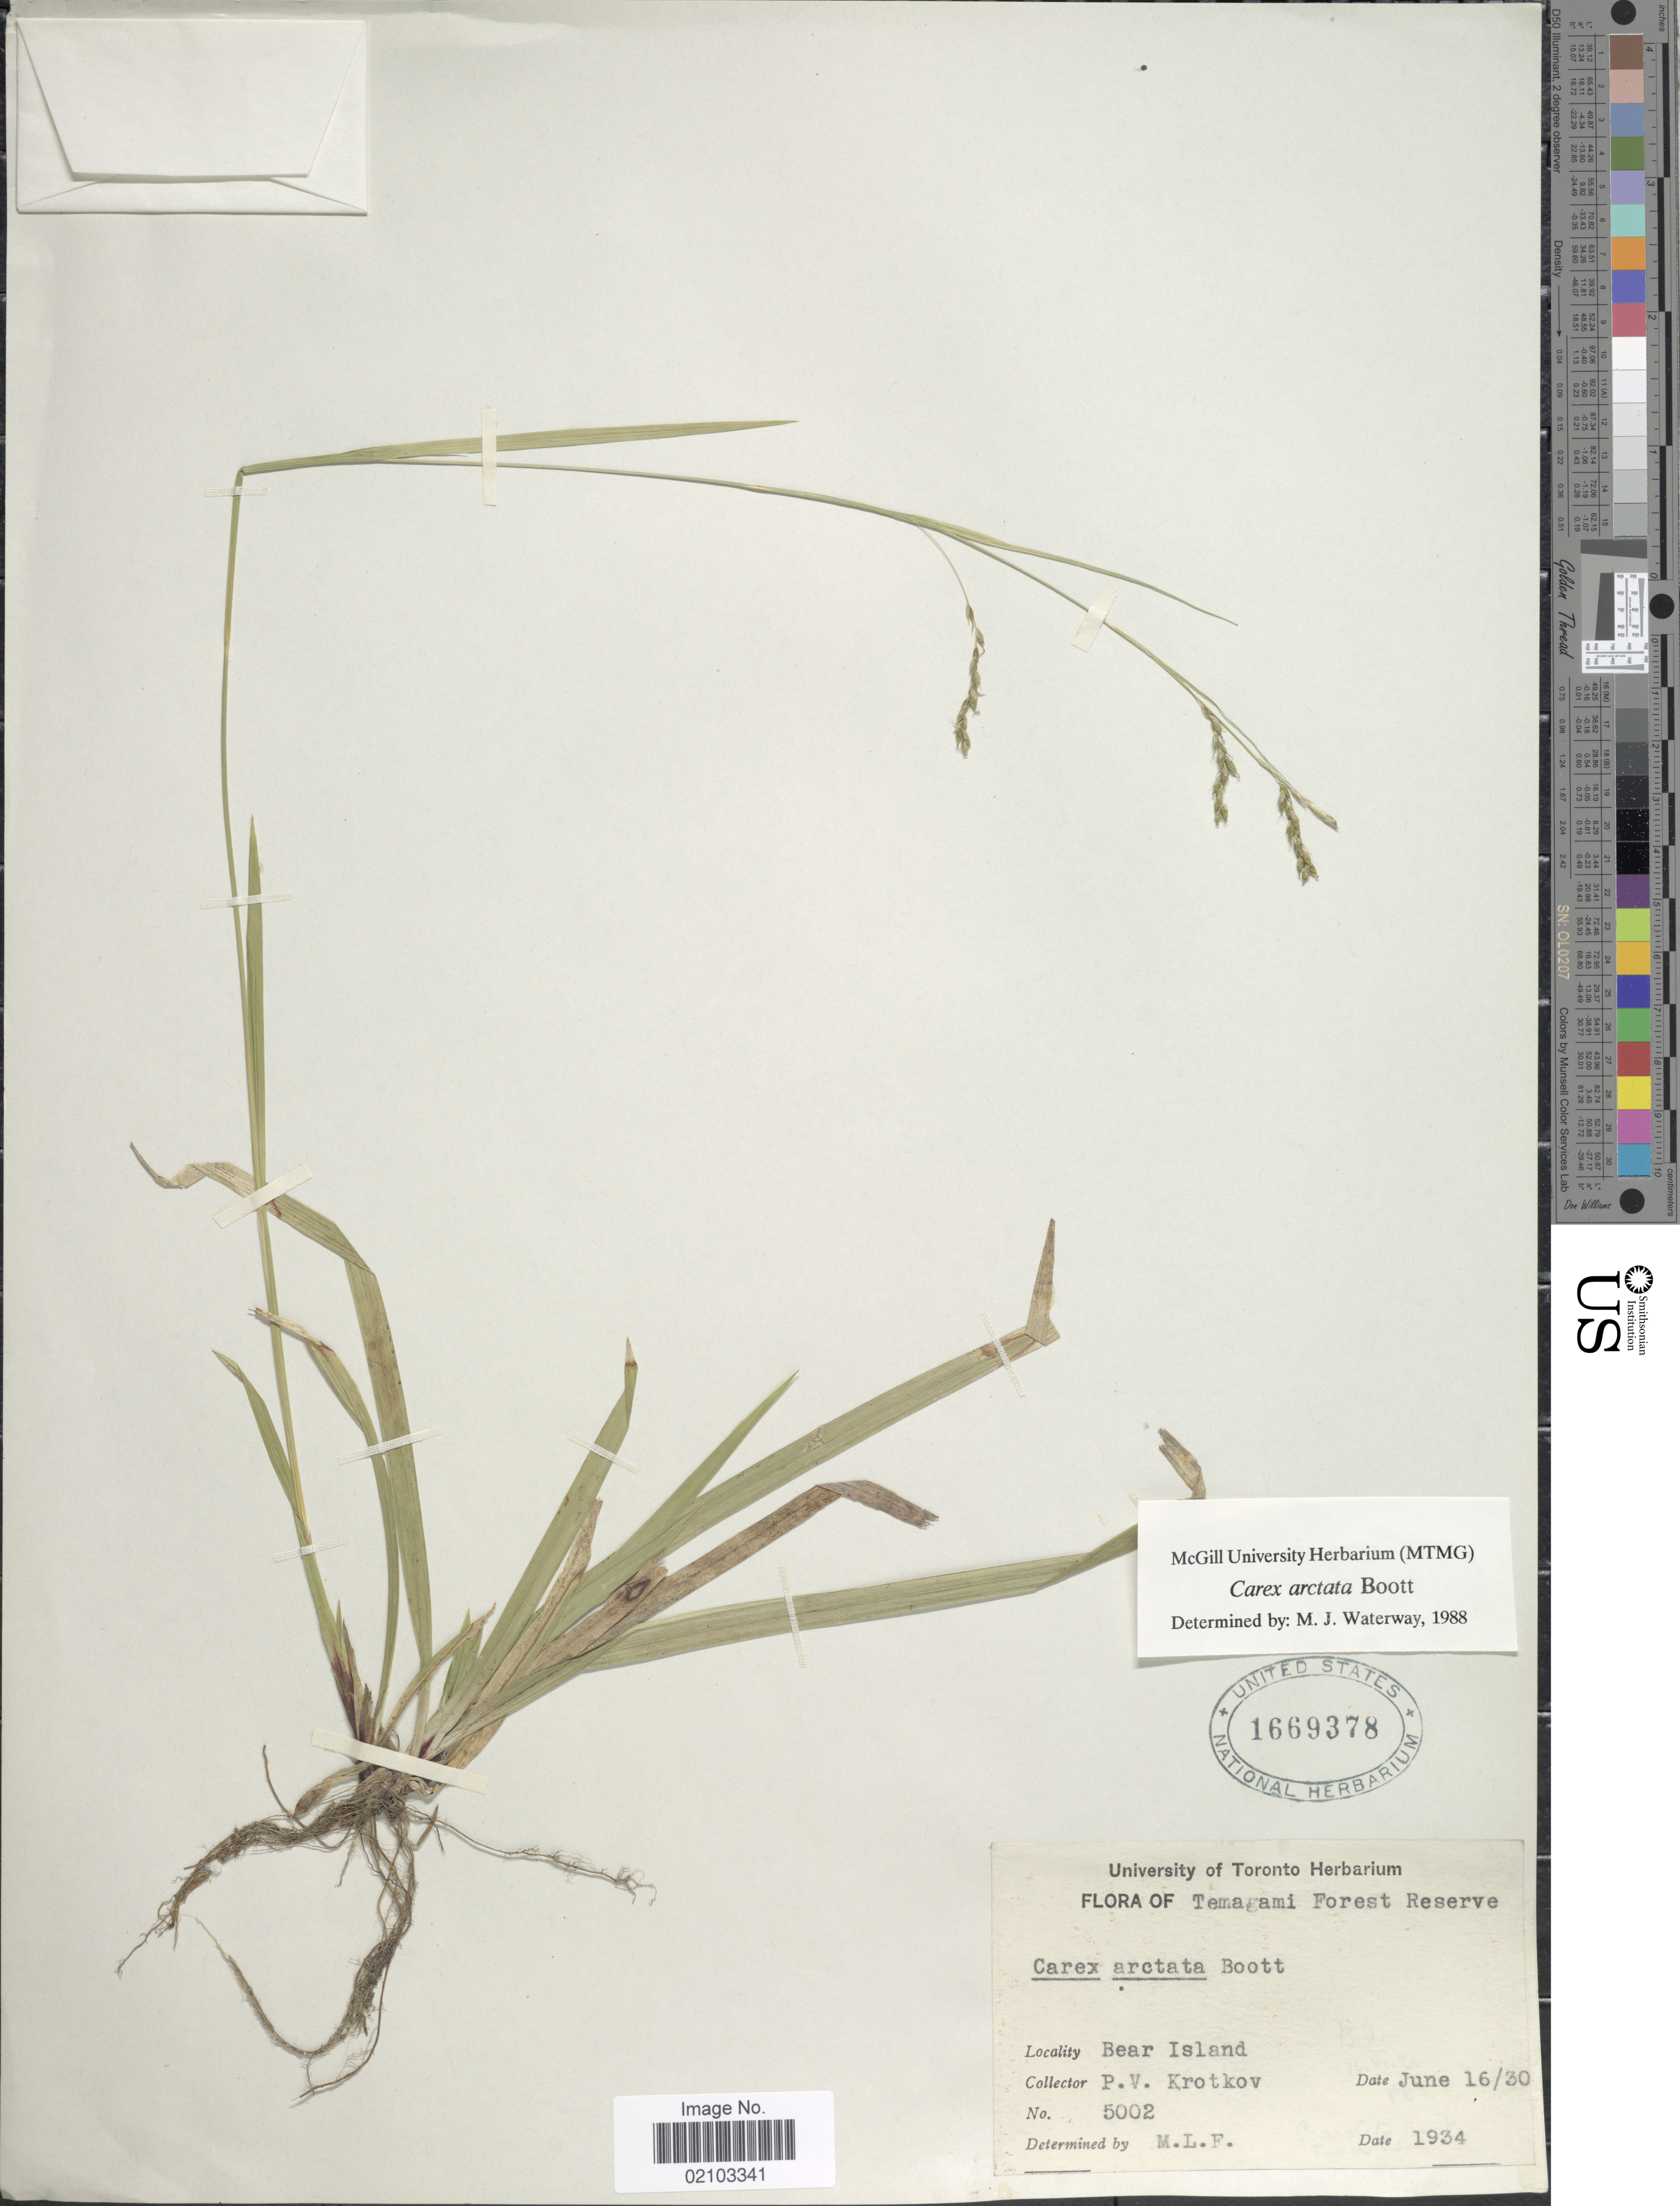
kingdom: Plantae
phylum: Tracheophyta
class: Liliopsida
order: Poales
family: Cyperaceae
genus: Carex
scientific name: Carex arctata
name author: Boott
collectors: P. V. Krotkov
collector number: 5002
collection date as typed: Transcribed d/m/y: 16/6/30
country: Canada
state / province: Ontario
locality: Temagami Forest Reserve. Bear Island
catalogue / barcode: US 1669378